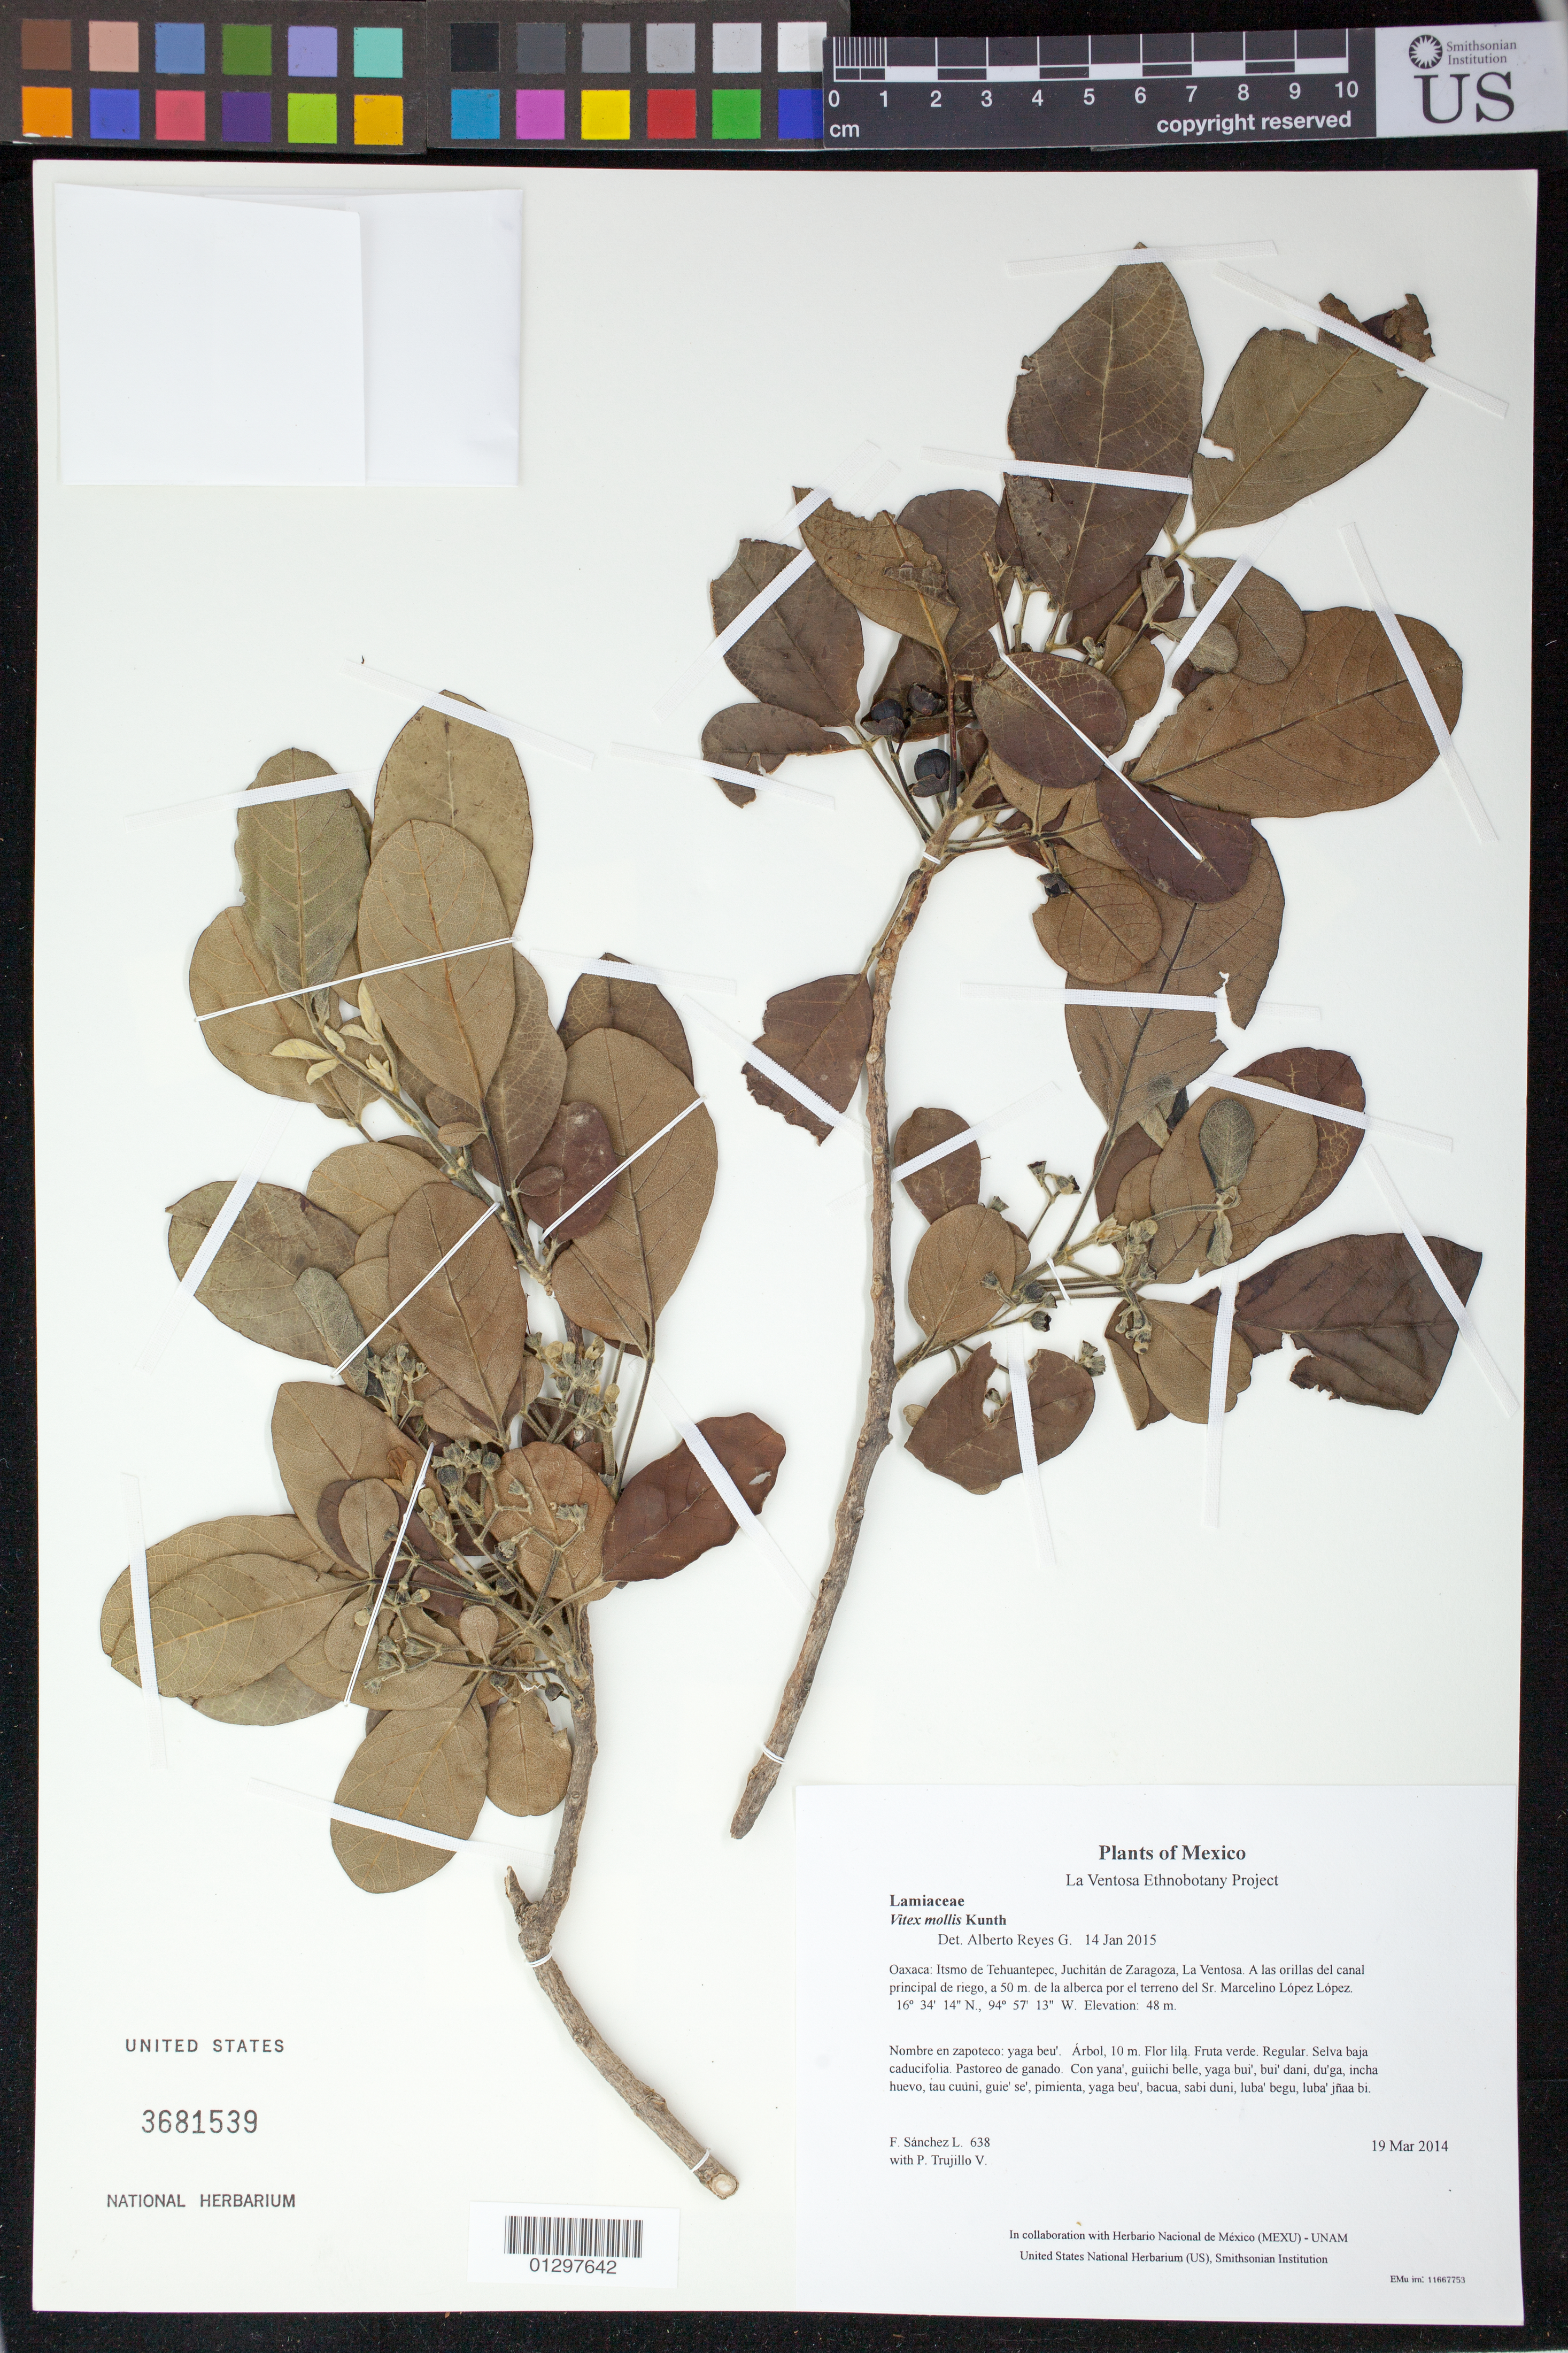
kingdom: Plantae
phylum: Tracheophyta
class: Magnoliopsida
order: Lamiales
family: Lamiaceae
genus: Vitex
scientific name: Vitex mollis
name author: Kunth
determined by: Reyes García, A.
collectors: F. Sánchez L. & P. Trujillo V.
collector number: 638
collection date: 2014-03-19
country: Mexico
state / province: Oaxaca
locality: Itsmo de Tehuantepec, Juchitán de Zaragoza, La Ventosa. A las orillas del canal principal de riego, a 50 m. de la alberca por el terreno del Sr. Marcelino López López.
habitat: Selva baja caducifolia. Pastoreo de ganado.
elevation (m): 48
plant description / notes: JEBOT, MEXU, SERO, US; Yaga. 10 m. Guie' lila. Cuaananaxhi naga'. Nuu.; cereza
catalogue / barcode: US 3681539